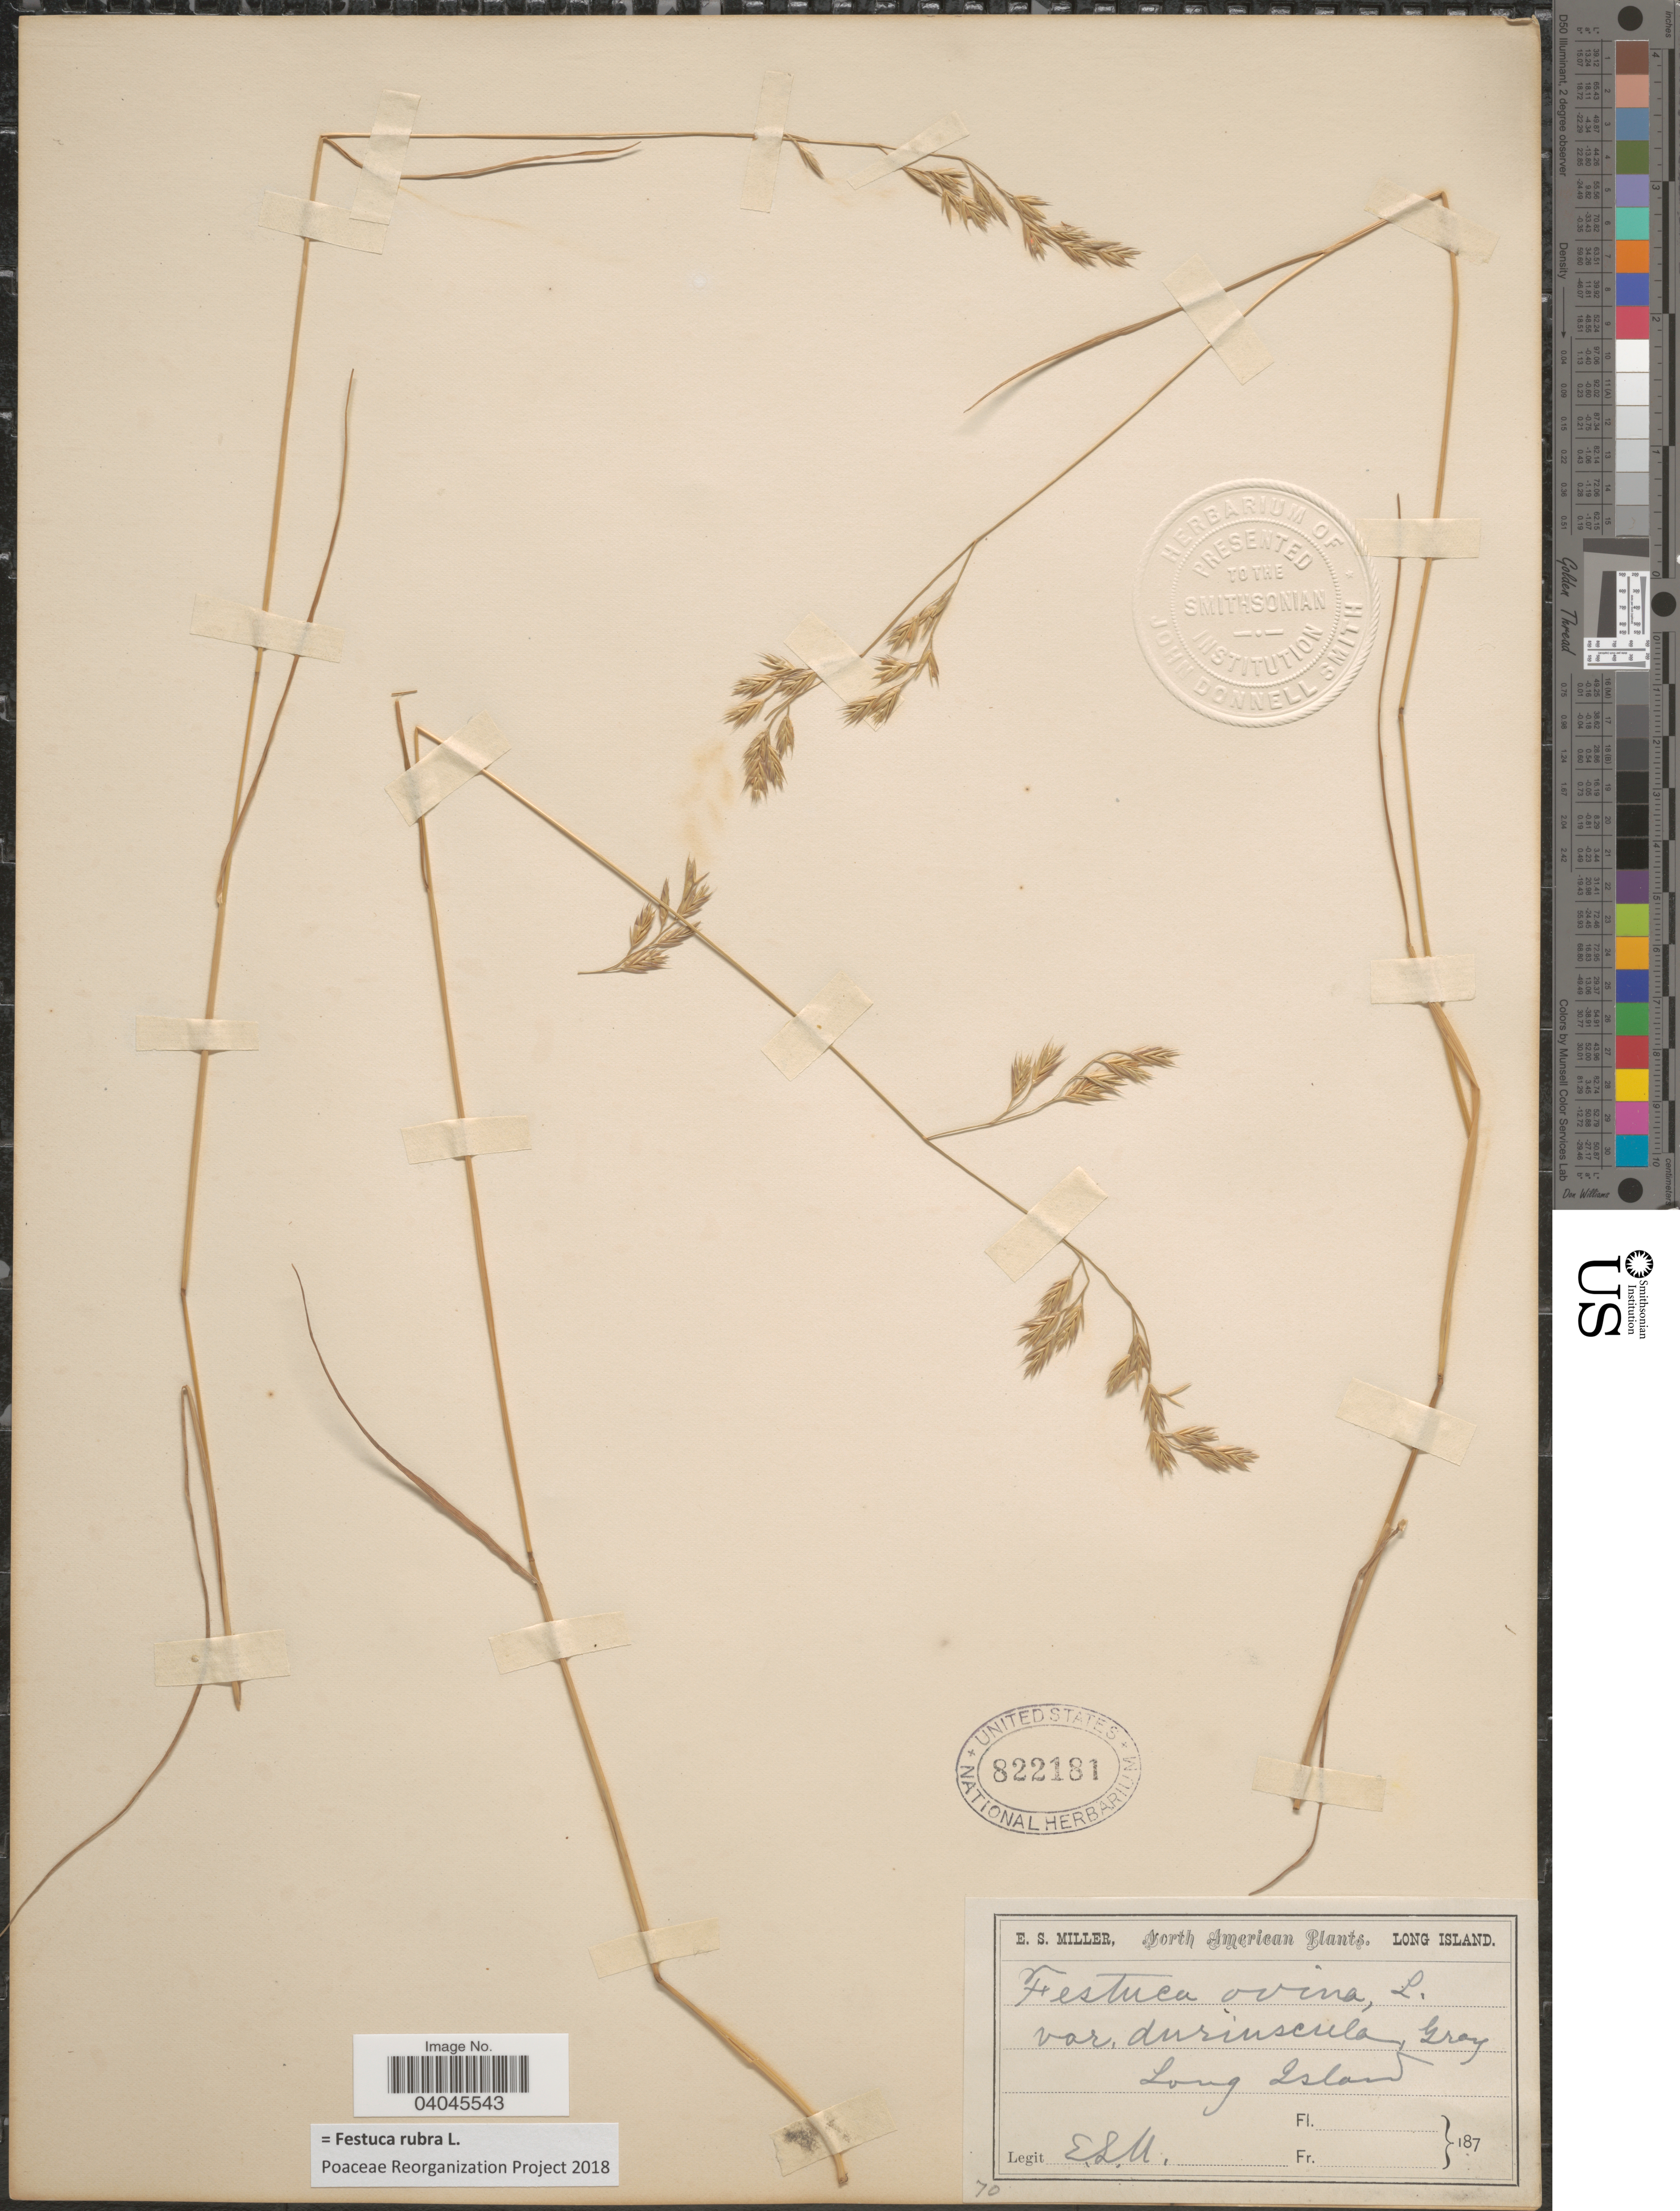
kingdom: Plantae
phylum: Tracheophyta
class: Liliopsida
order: Poales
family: Poaceae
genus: Festuca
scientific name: Festuca rubra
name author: L.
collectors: E. S. Miller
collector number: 70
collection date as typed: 187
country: United States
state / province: New York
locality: Long Island.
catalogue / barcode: US 822181